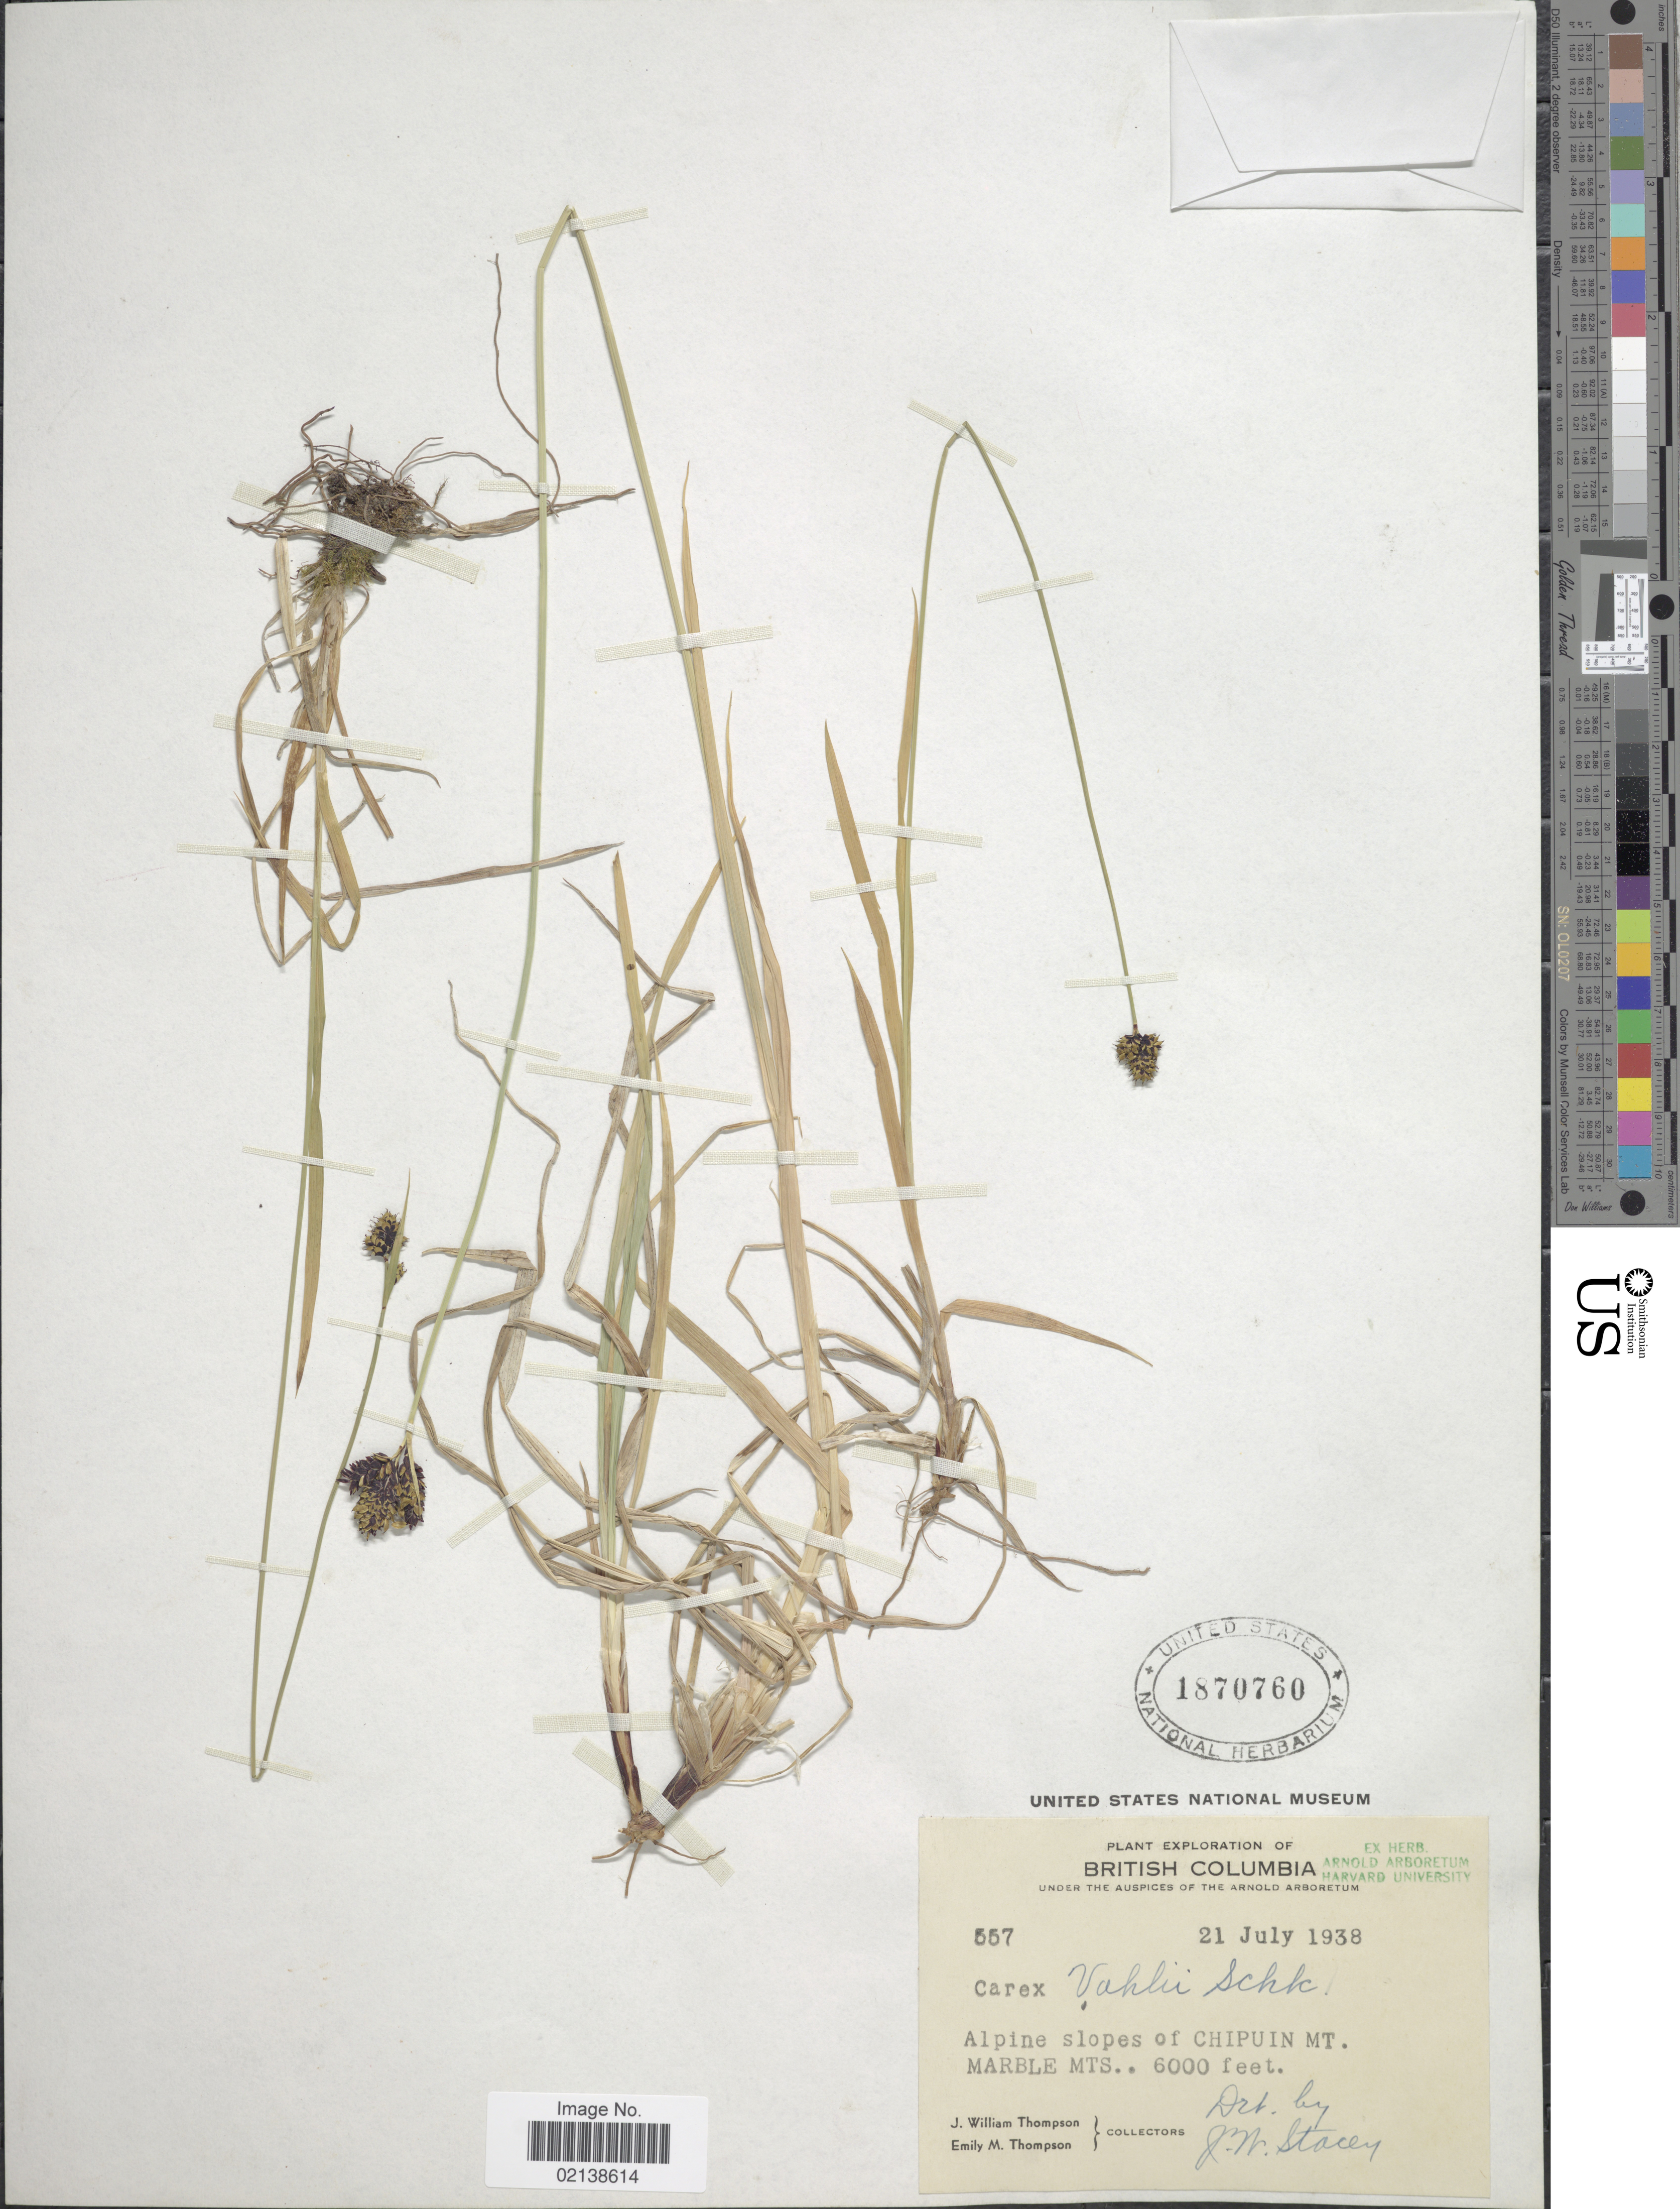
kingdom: Plantae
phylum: Tracheophyta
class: Liliopsida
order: Poales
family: Cyperaceae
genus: Carex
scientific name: Carex media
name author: R. Br.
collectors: J. W. Thompson & E. M. Thompson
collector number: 557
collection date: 1938-07-21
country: Canada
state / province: British Columbia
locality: Alpine slopes of Chipuin Mt., Marble Mts.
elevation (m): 1829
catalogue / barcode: US 1870760